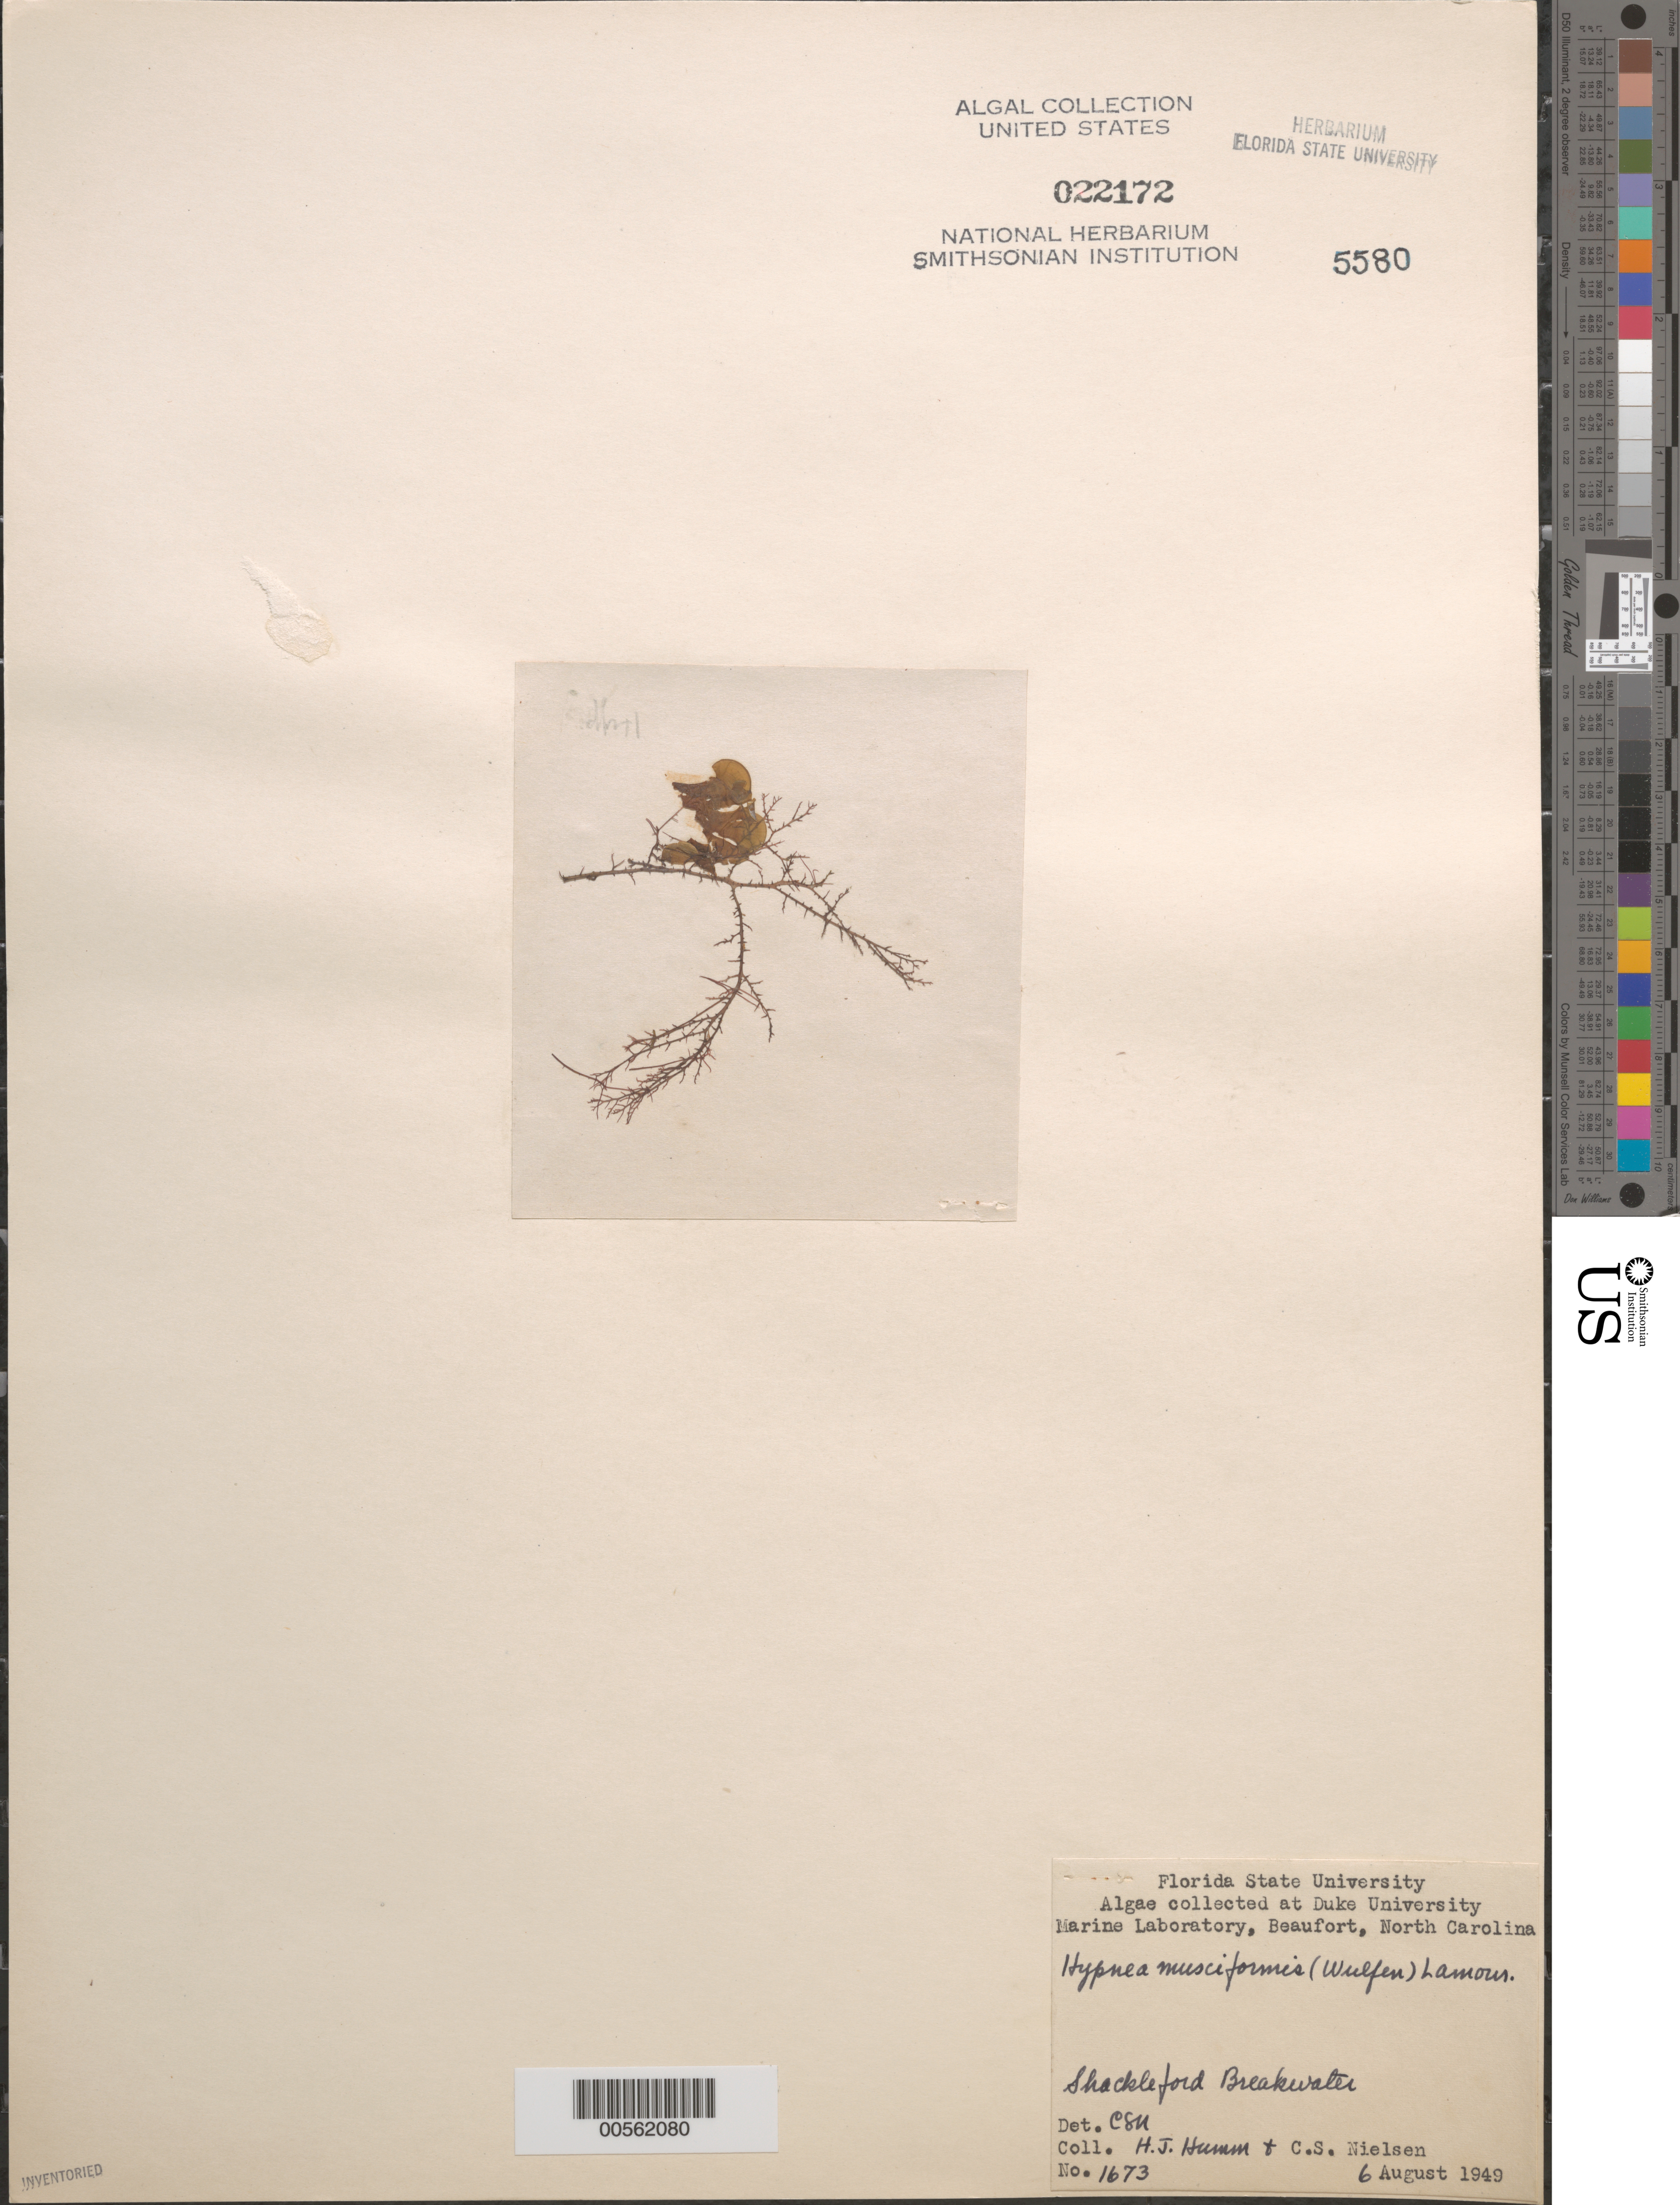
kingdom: Plantae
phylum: Rhodophyta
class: Florideophyceae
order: Gigartinales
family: Cystocloniaceae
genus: Hypnea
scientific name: Hypnea musciformis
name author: (Wulfen) J.V.Lamouroux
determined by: Nielsen, C. S.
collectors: H. J. Humm & C. S. Nielsen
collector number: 1673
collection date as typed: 06 Aug 1949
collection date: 1949-08-06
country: United States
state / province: North Carolina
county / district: Carteret County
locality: Beaufort, Shackleford breakwater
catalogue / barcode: US 22172